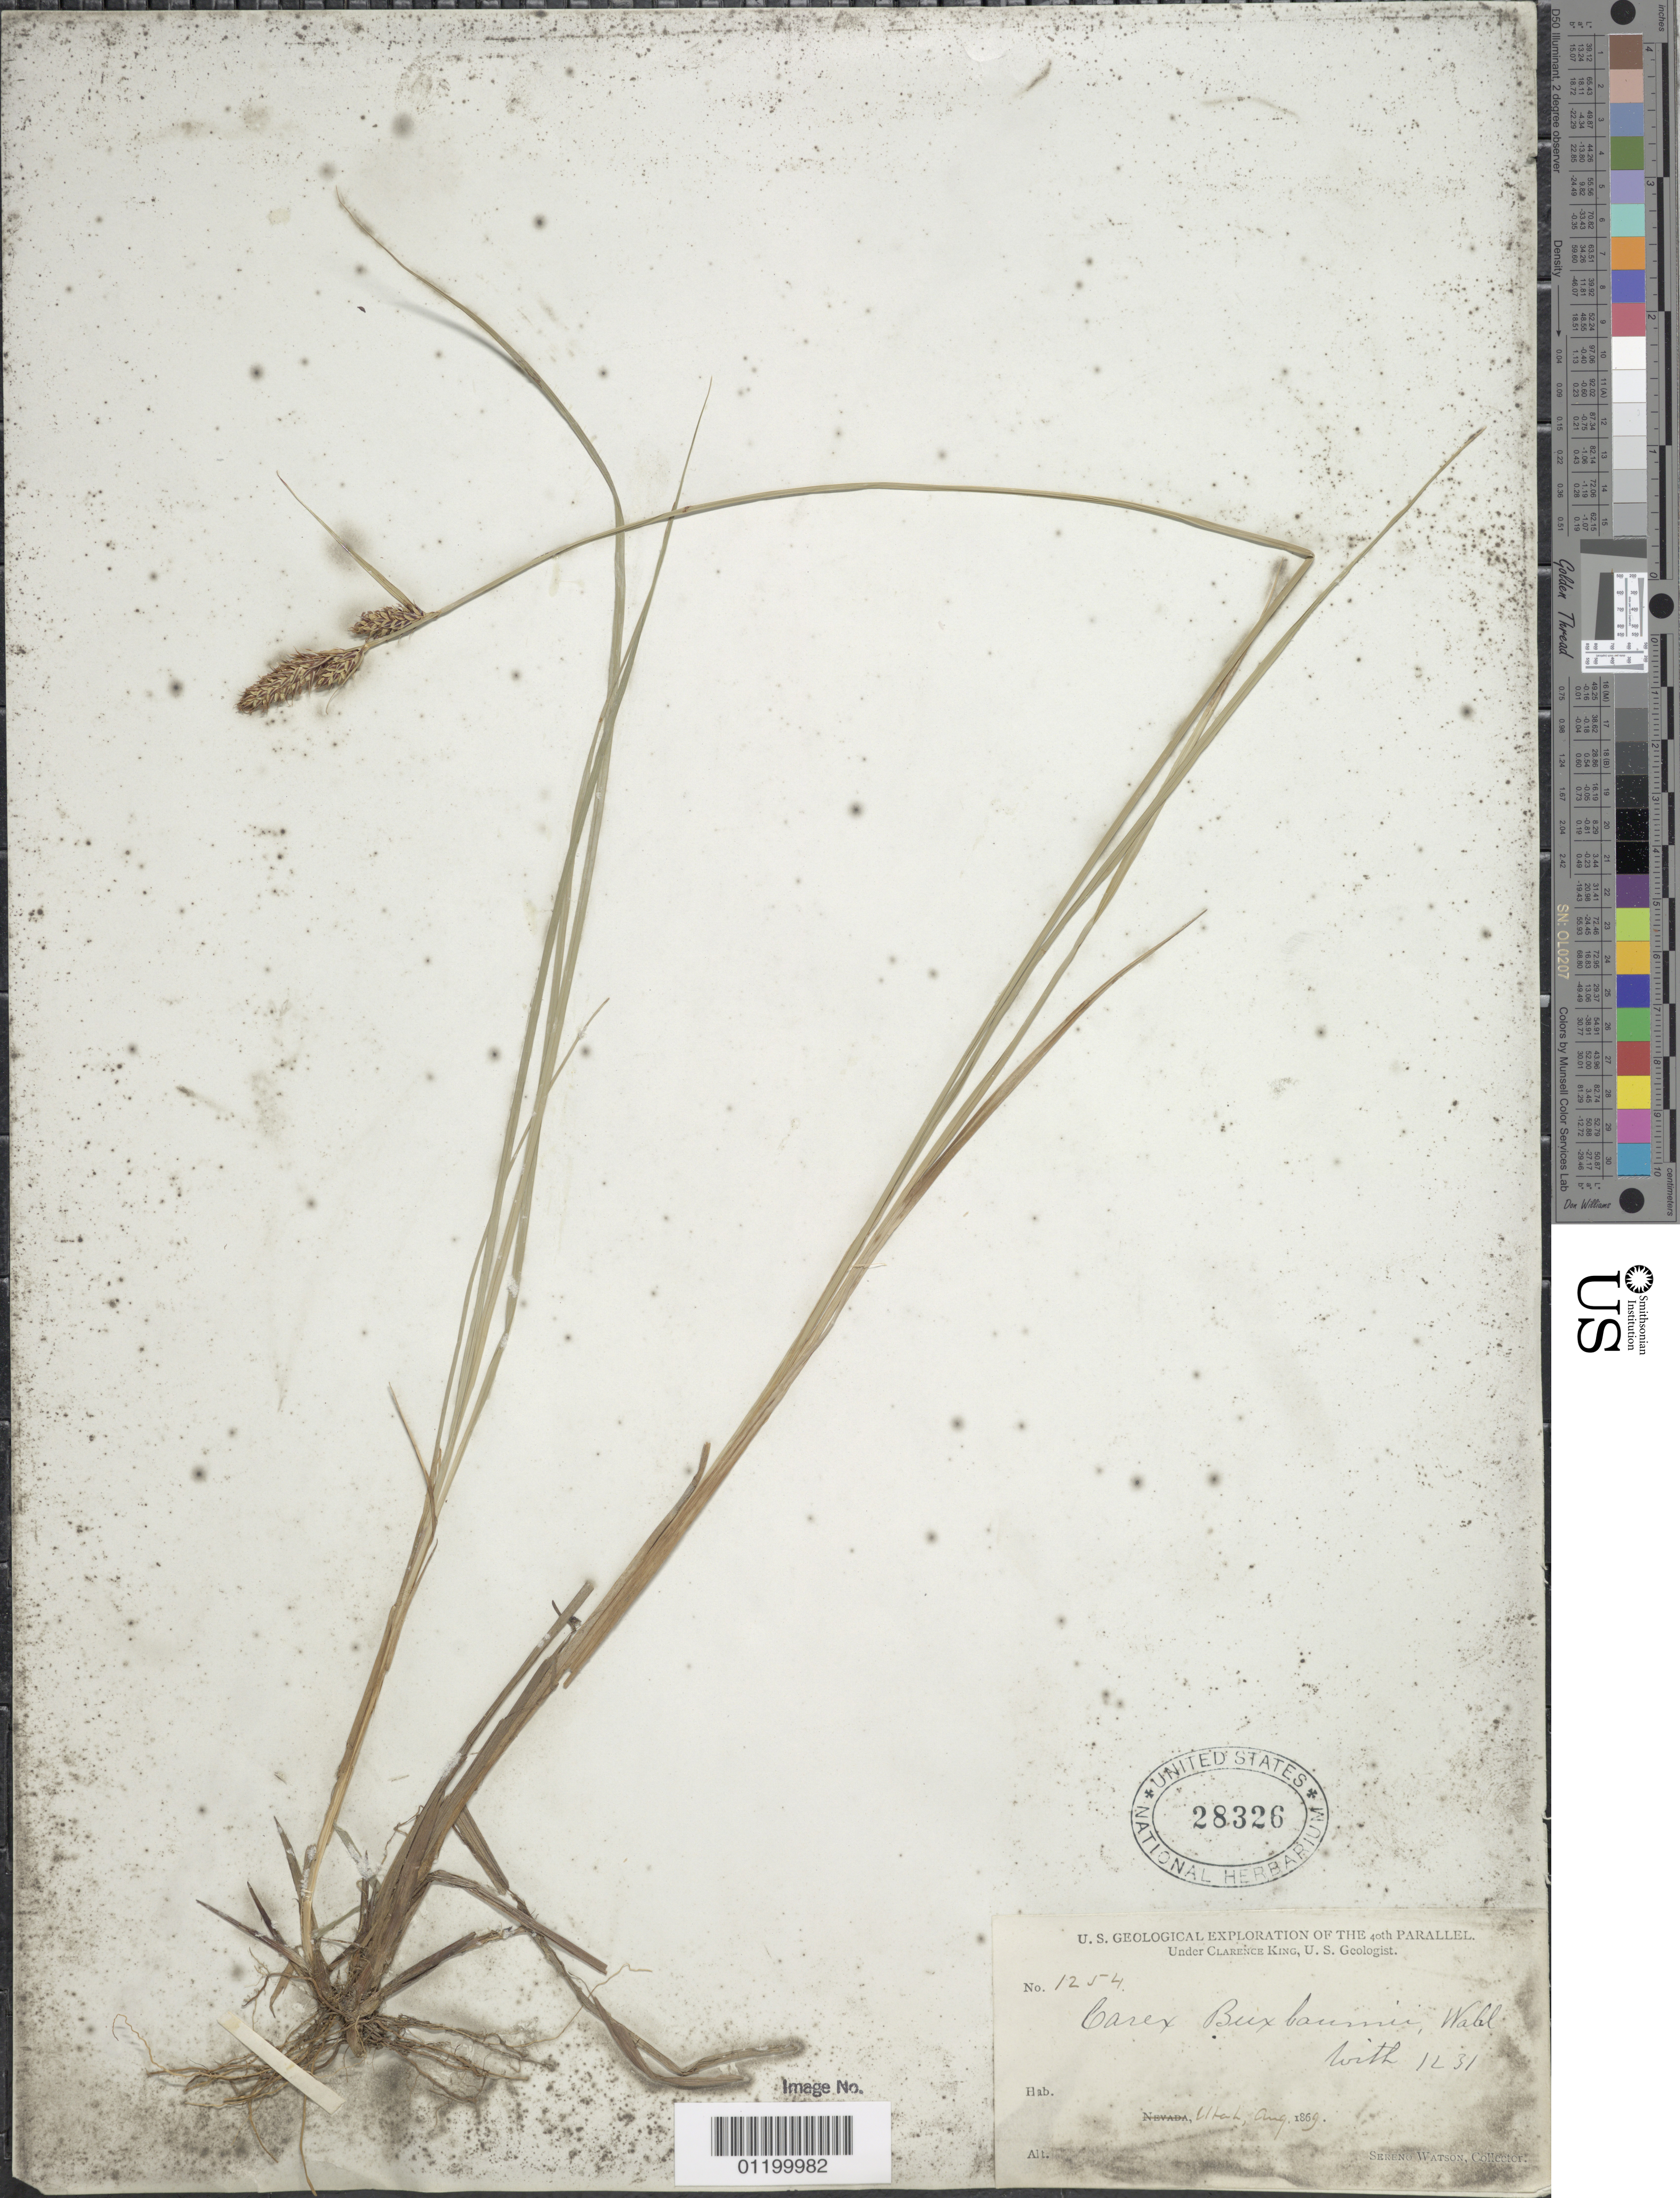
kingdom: Plantae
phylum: Tracheophyta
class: Liliopsida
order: Poales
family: Cyperaceae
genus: Carex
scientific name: Carex buxbaumii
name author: Wahlenb.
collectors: S. Watson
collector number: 1254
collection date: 1869-08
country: United States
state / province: Utah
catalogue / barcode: US 28326